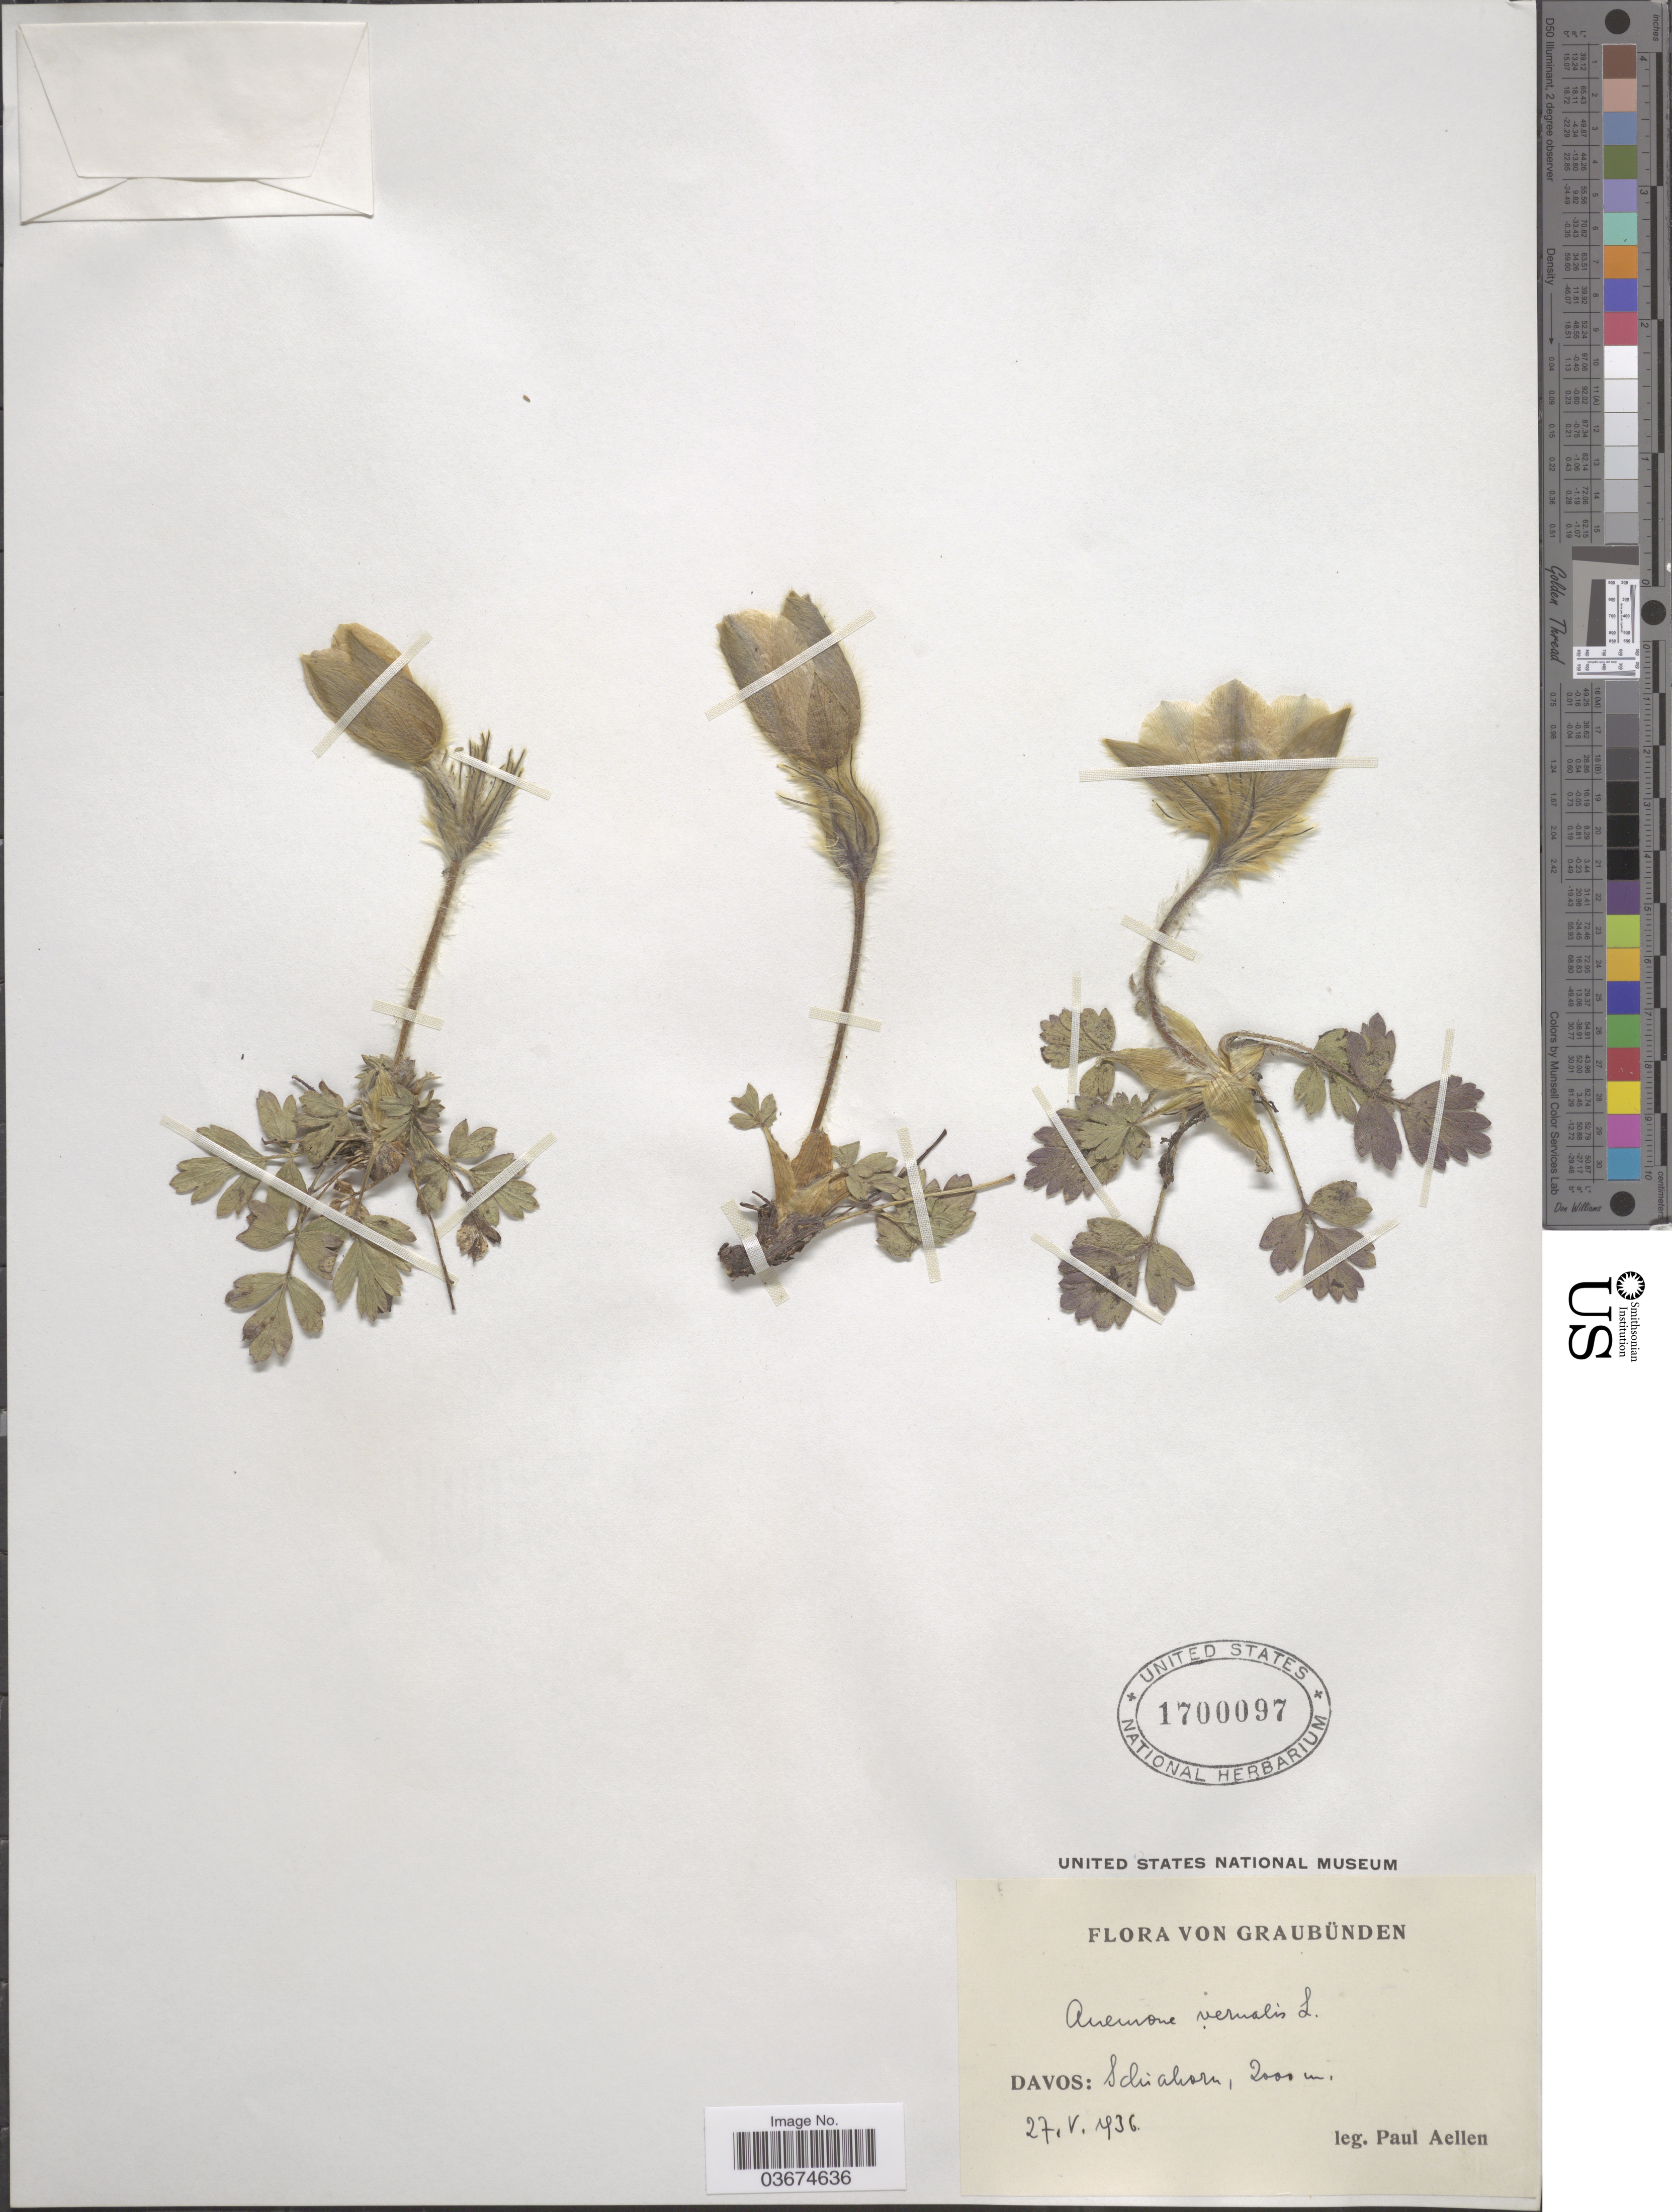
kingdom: Plantae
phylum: Tracheophyta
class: Magnoliopsida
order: Ranunculales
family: Ranunculaceae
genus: Pulsatilla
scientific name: Pulsatilla vernalis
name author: (L.) Mill.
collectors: P. Aellen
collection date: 1936-05-27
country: Switzerland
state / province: Graubunden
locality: Davos: Schiahorn.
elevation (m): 2000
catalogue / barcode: US 1700097